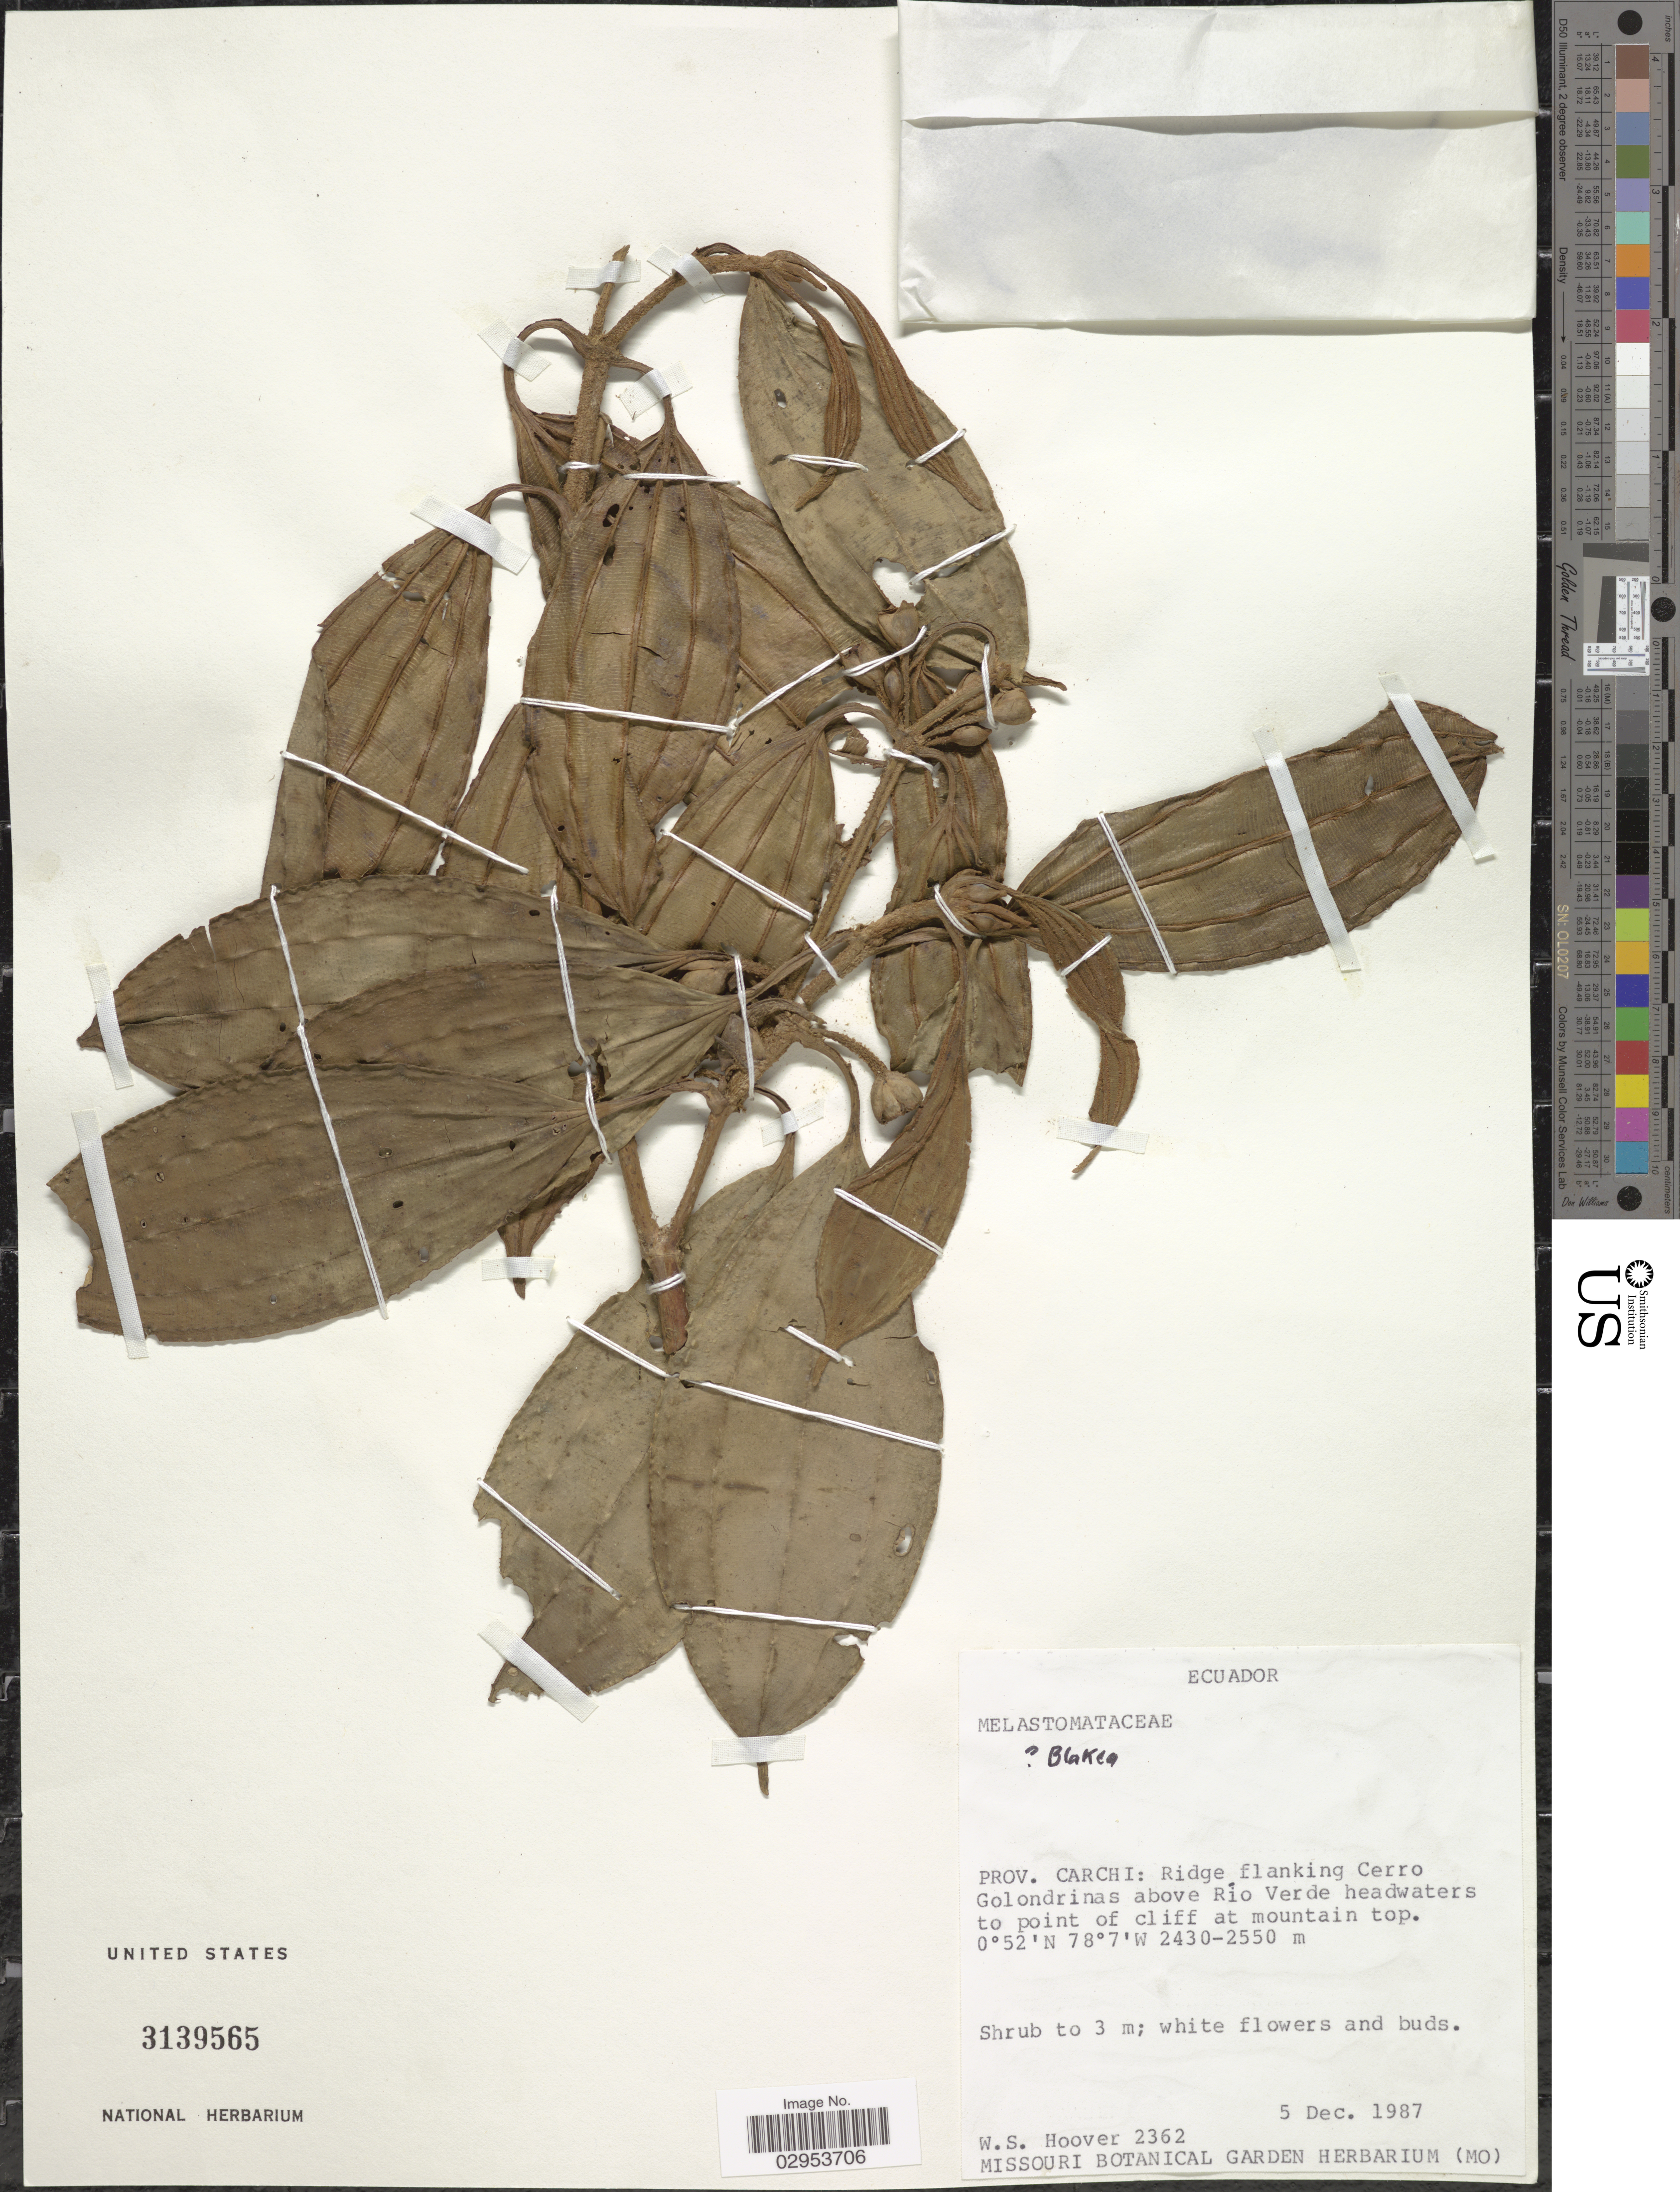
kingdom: Plantae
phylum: Tracheophyta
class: Magnoliopsida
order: Myrtales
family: Melastomataceae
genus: Blakea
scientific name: Blakea sp.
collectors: W. S. Hoover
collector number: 2362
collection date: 1987-12-05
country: Ecuador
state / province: Carchi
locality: Ridge flanking Cerro Golondrinas above Río Verde headwaters to point of cliff at mountain top.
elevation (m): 2430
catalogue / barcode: US 3139565